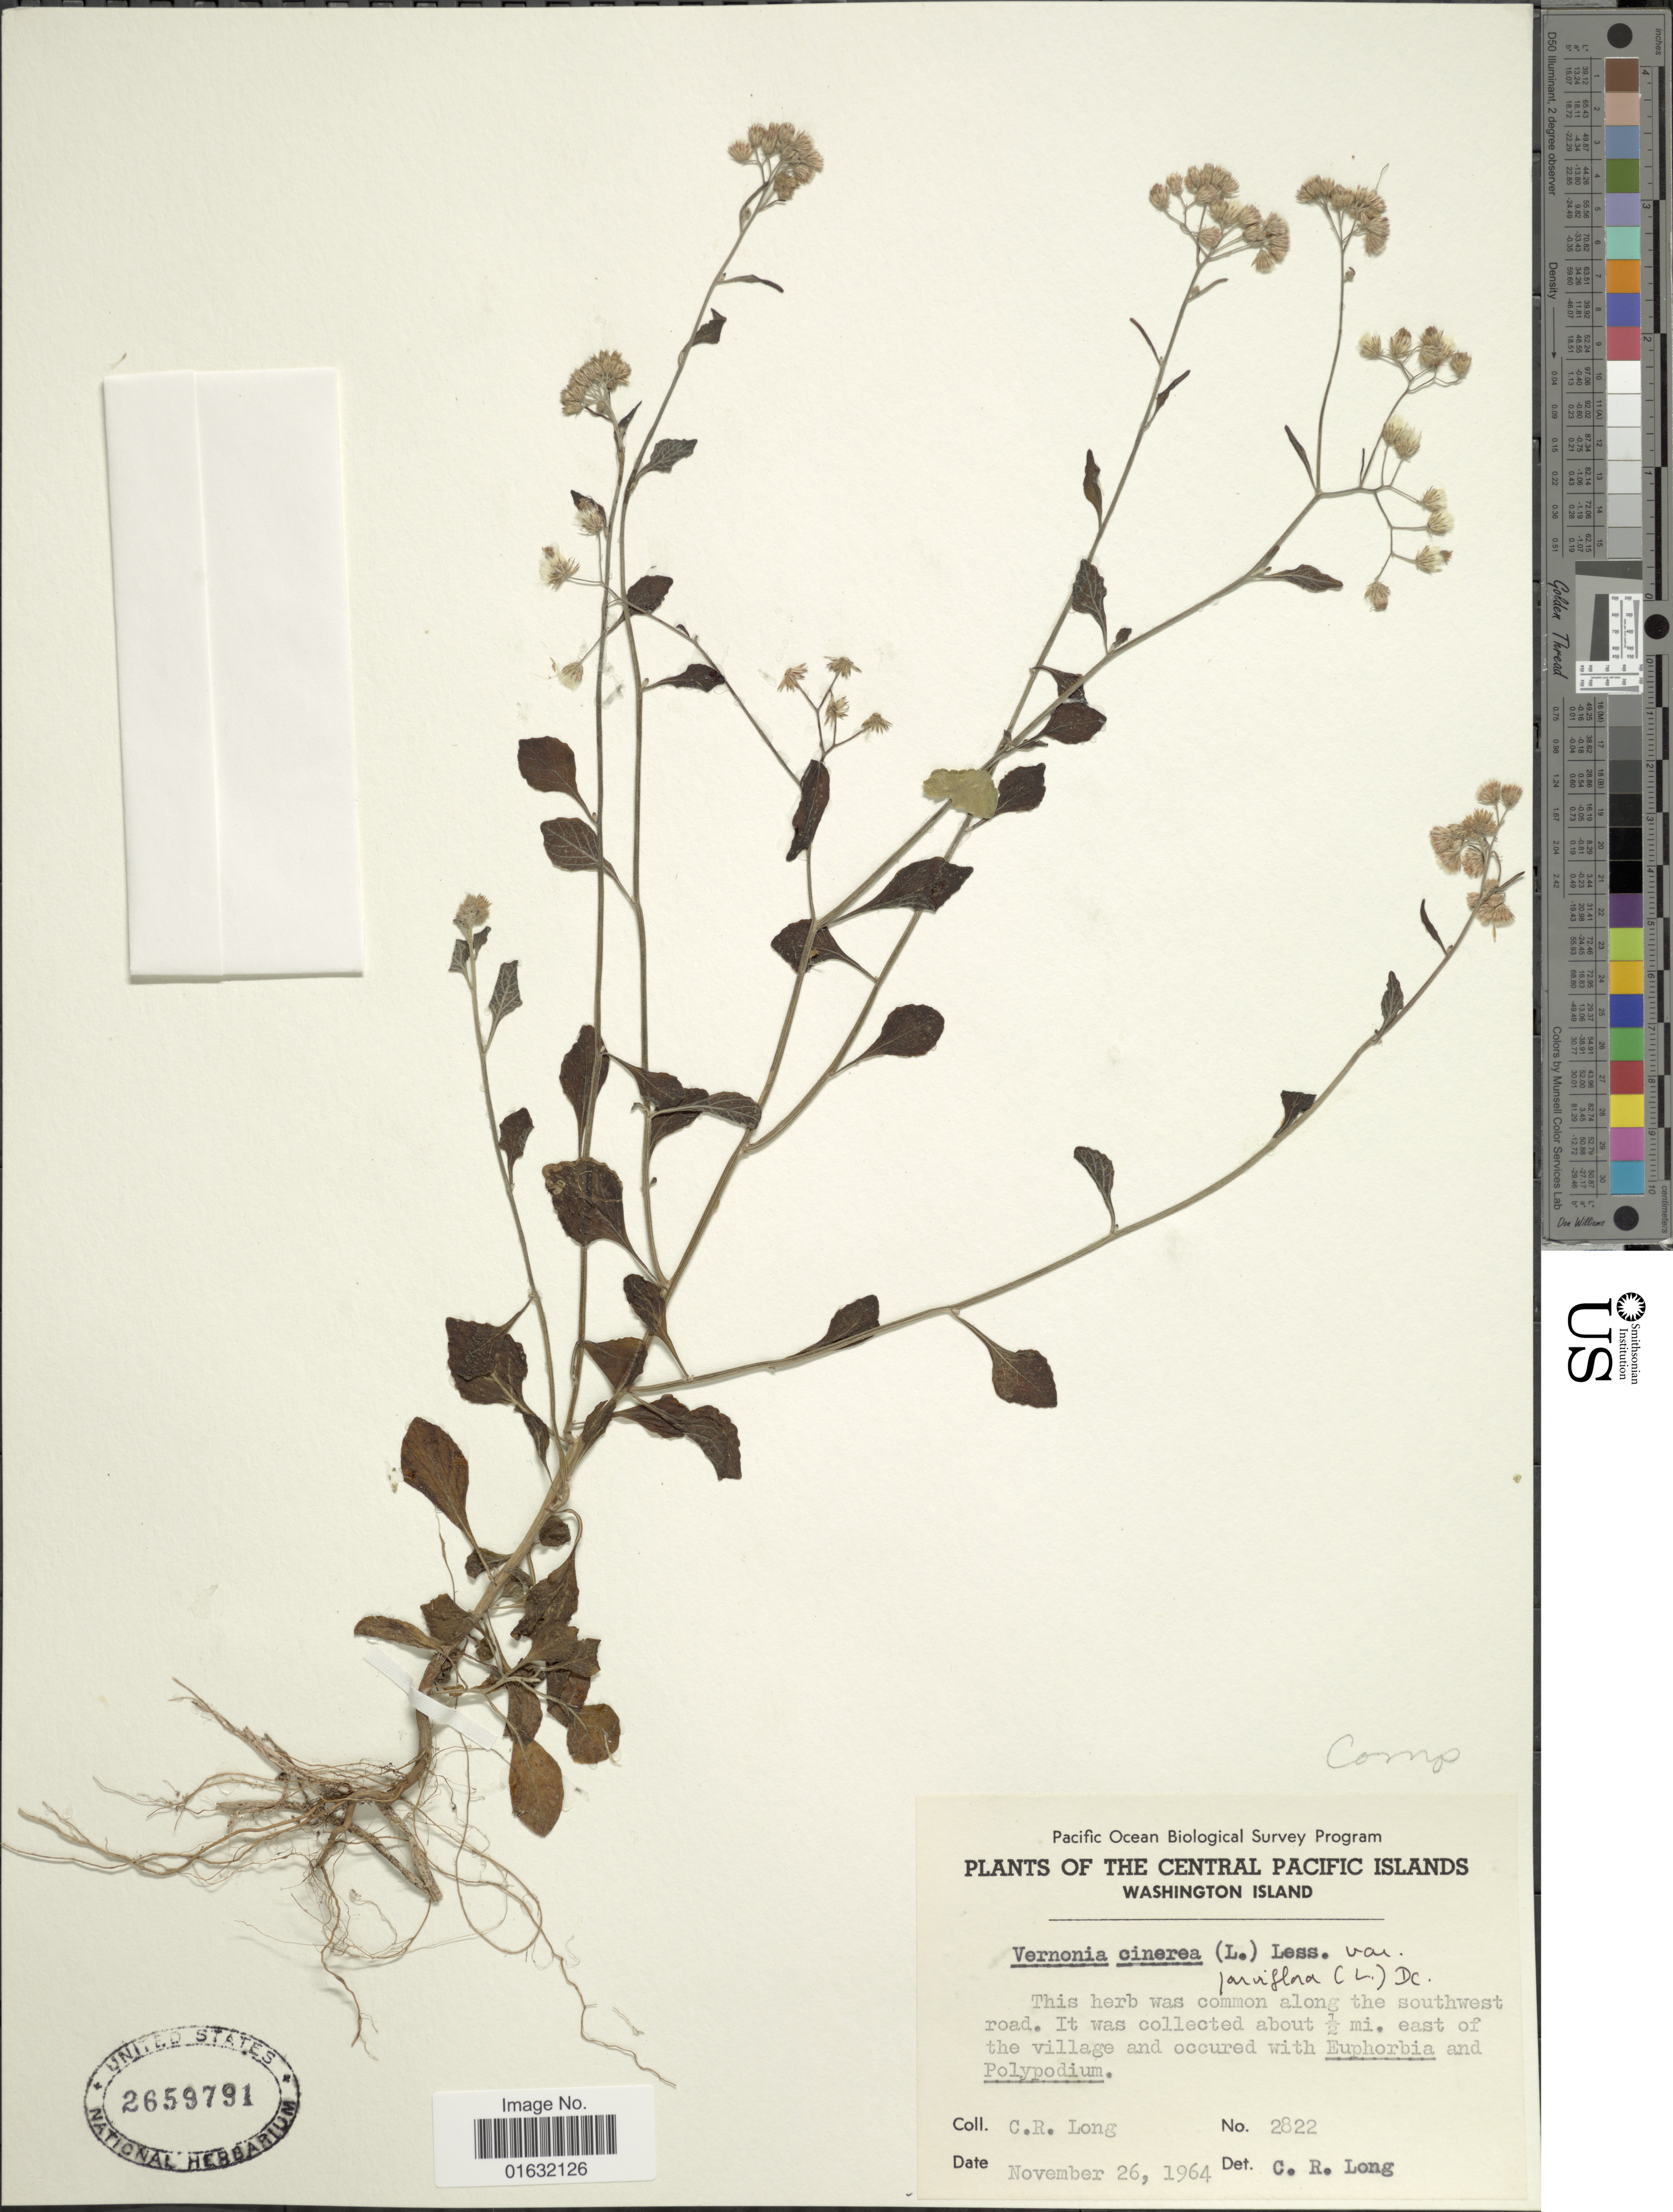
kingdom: Plantae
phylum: Tracheophyta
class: Magnoliopsida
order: Asterales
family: Asteraceae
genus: Cyanthillium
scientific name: Cyanthillium cinereum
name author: (L.) H. Rob.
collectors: C. R. Long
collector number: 2822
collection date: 1964-11-26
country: Kiribati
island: Teraina [Washington]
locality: The Central Pacific Islands, Washington Island, this herb was common along the southwest road. It was collected about 1/2 mi. east of the village.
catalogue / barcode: US 2659791